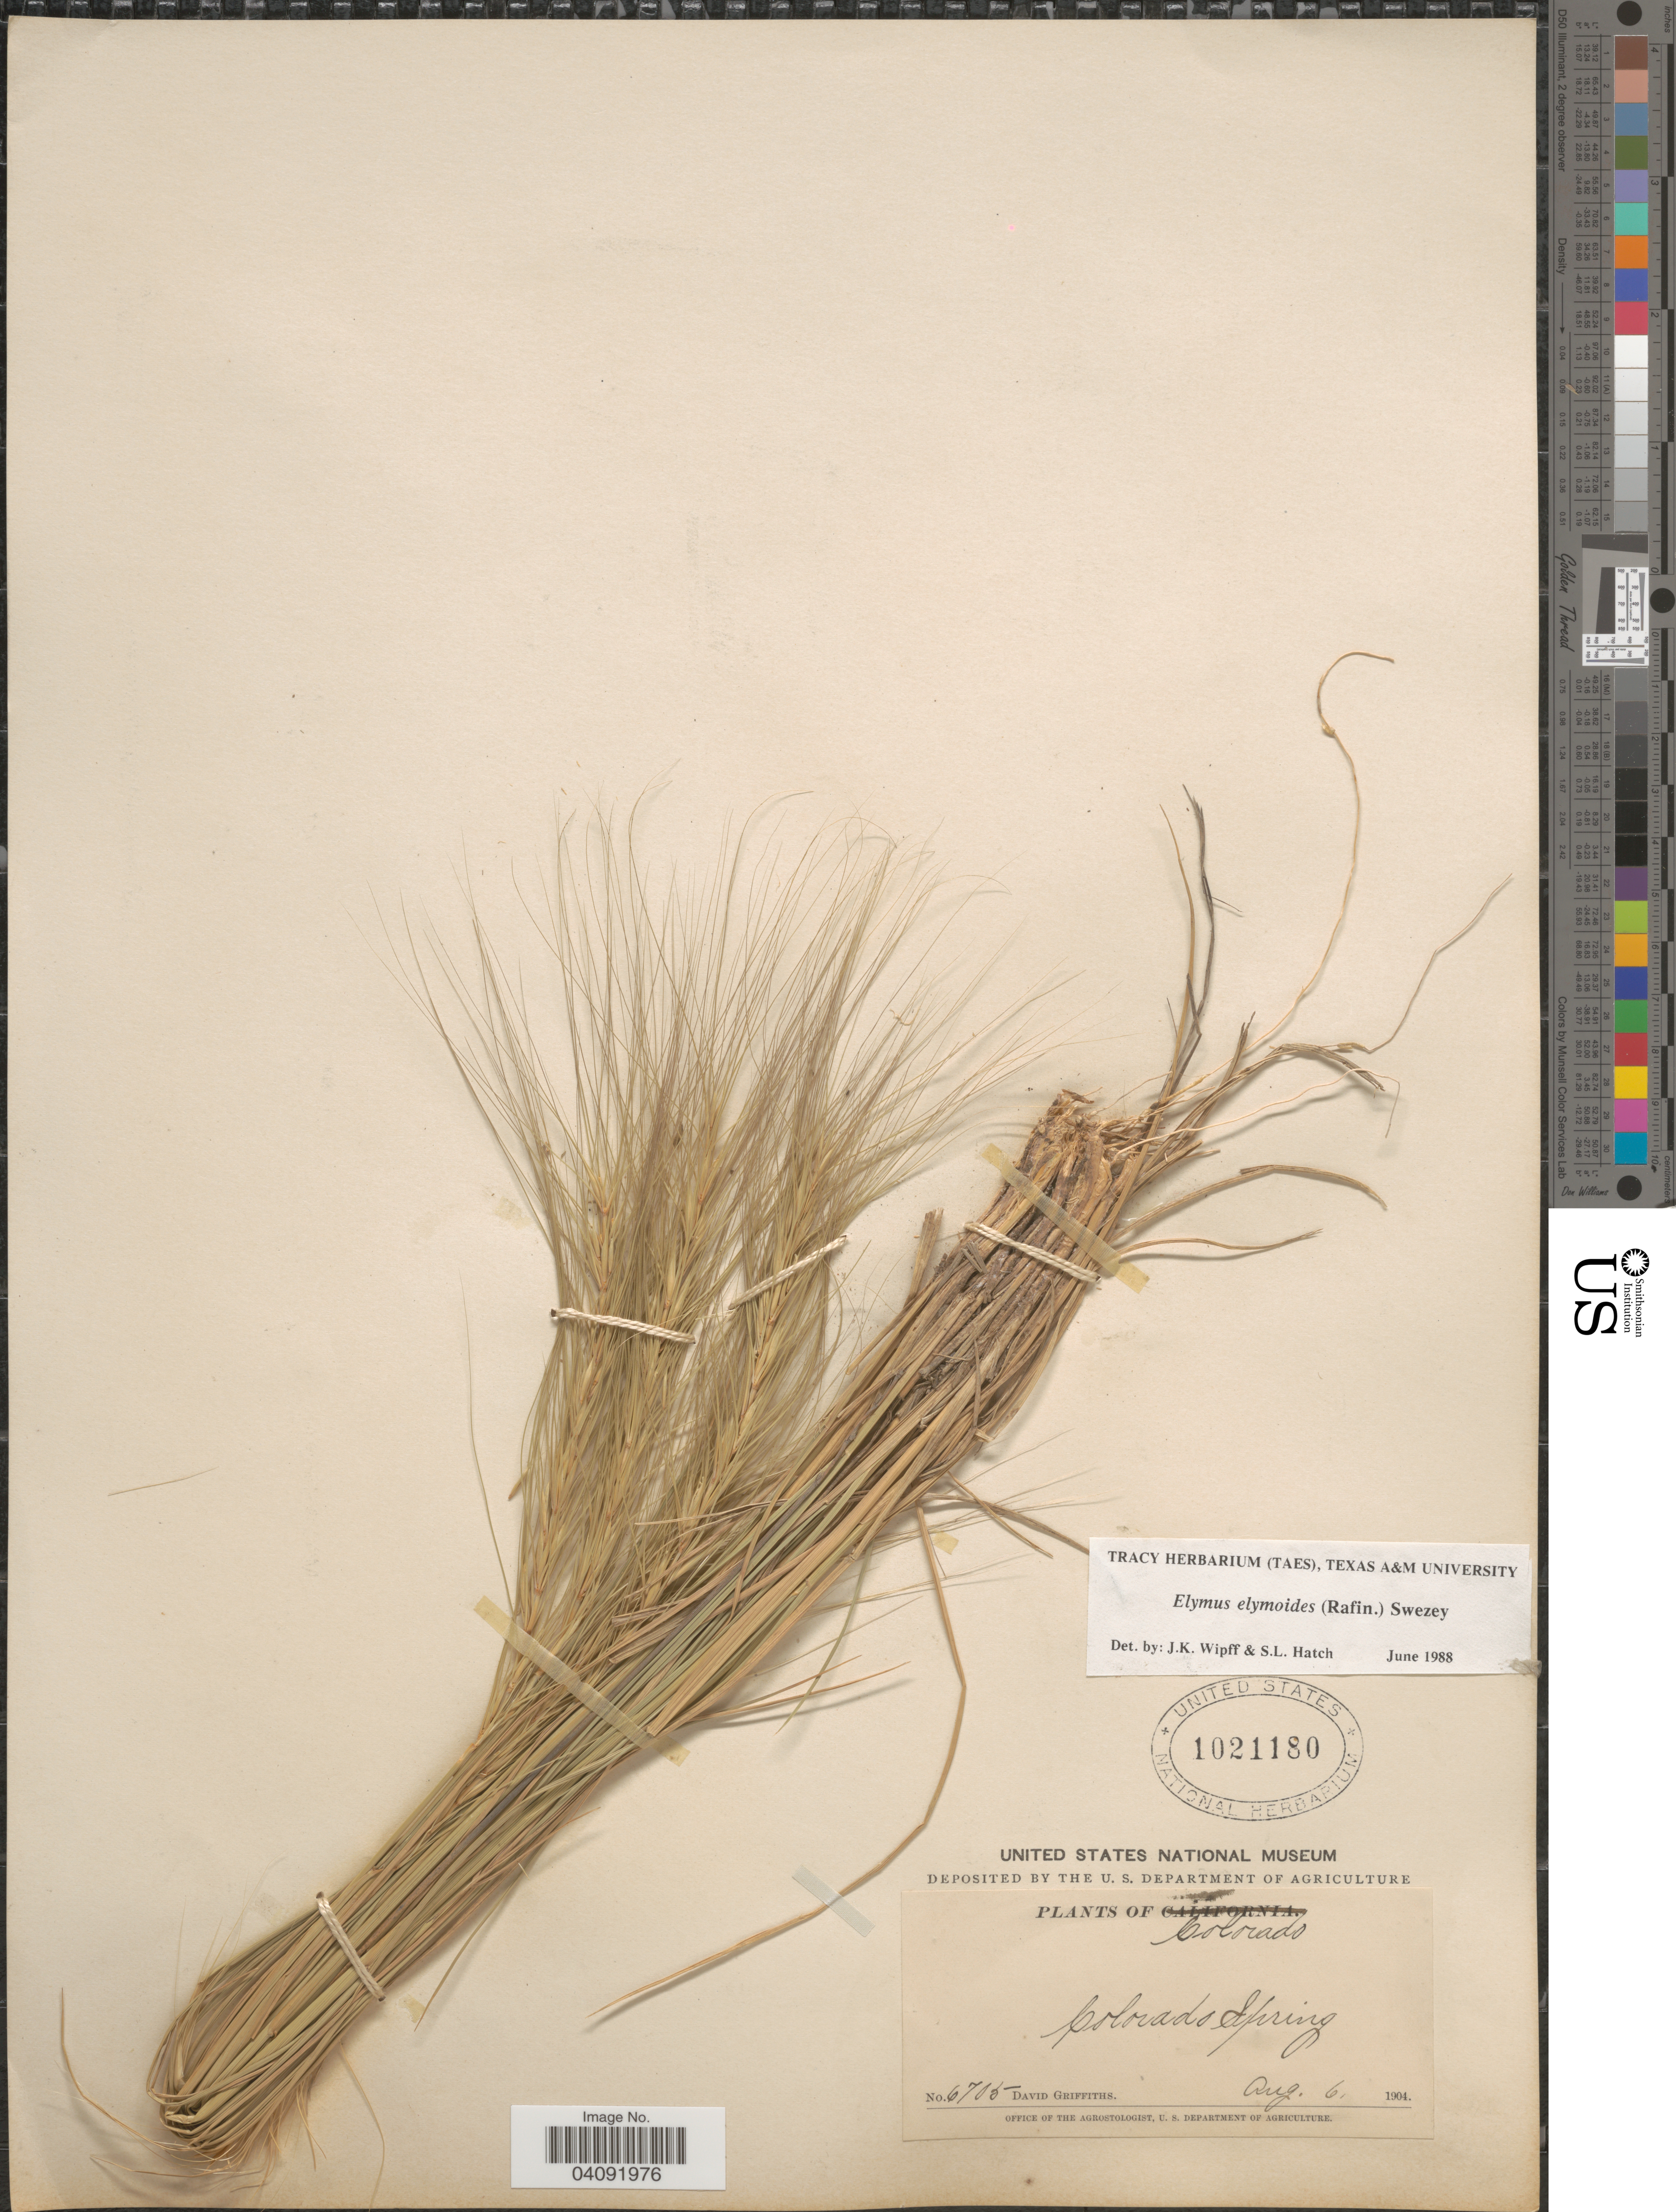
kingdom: Plantae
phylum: Tracheophyta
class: Liliopsida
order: Poales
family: Poaceae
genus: Elymus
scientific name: Elymus elymoides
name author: (Raf.) Swezey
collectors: D. Griffiths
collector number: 6705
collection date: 1904-08-06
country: United States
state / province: Colorado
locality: Colorado Springs.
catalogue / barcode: US 1021180